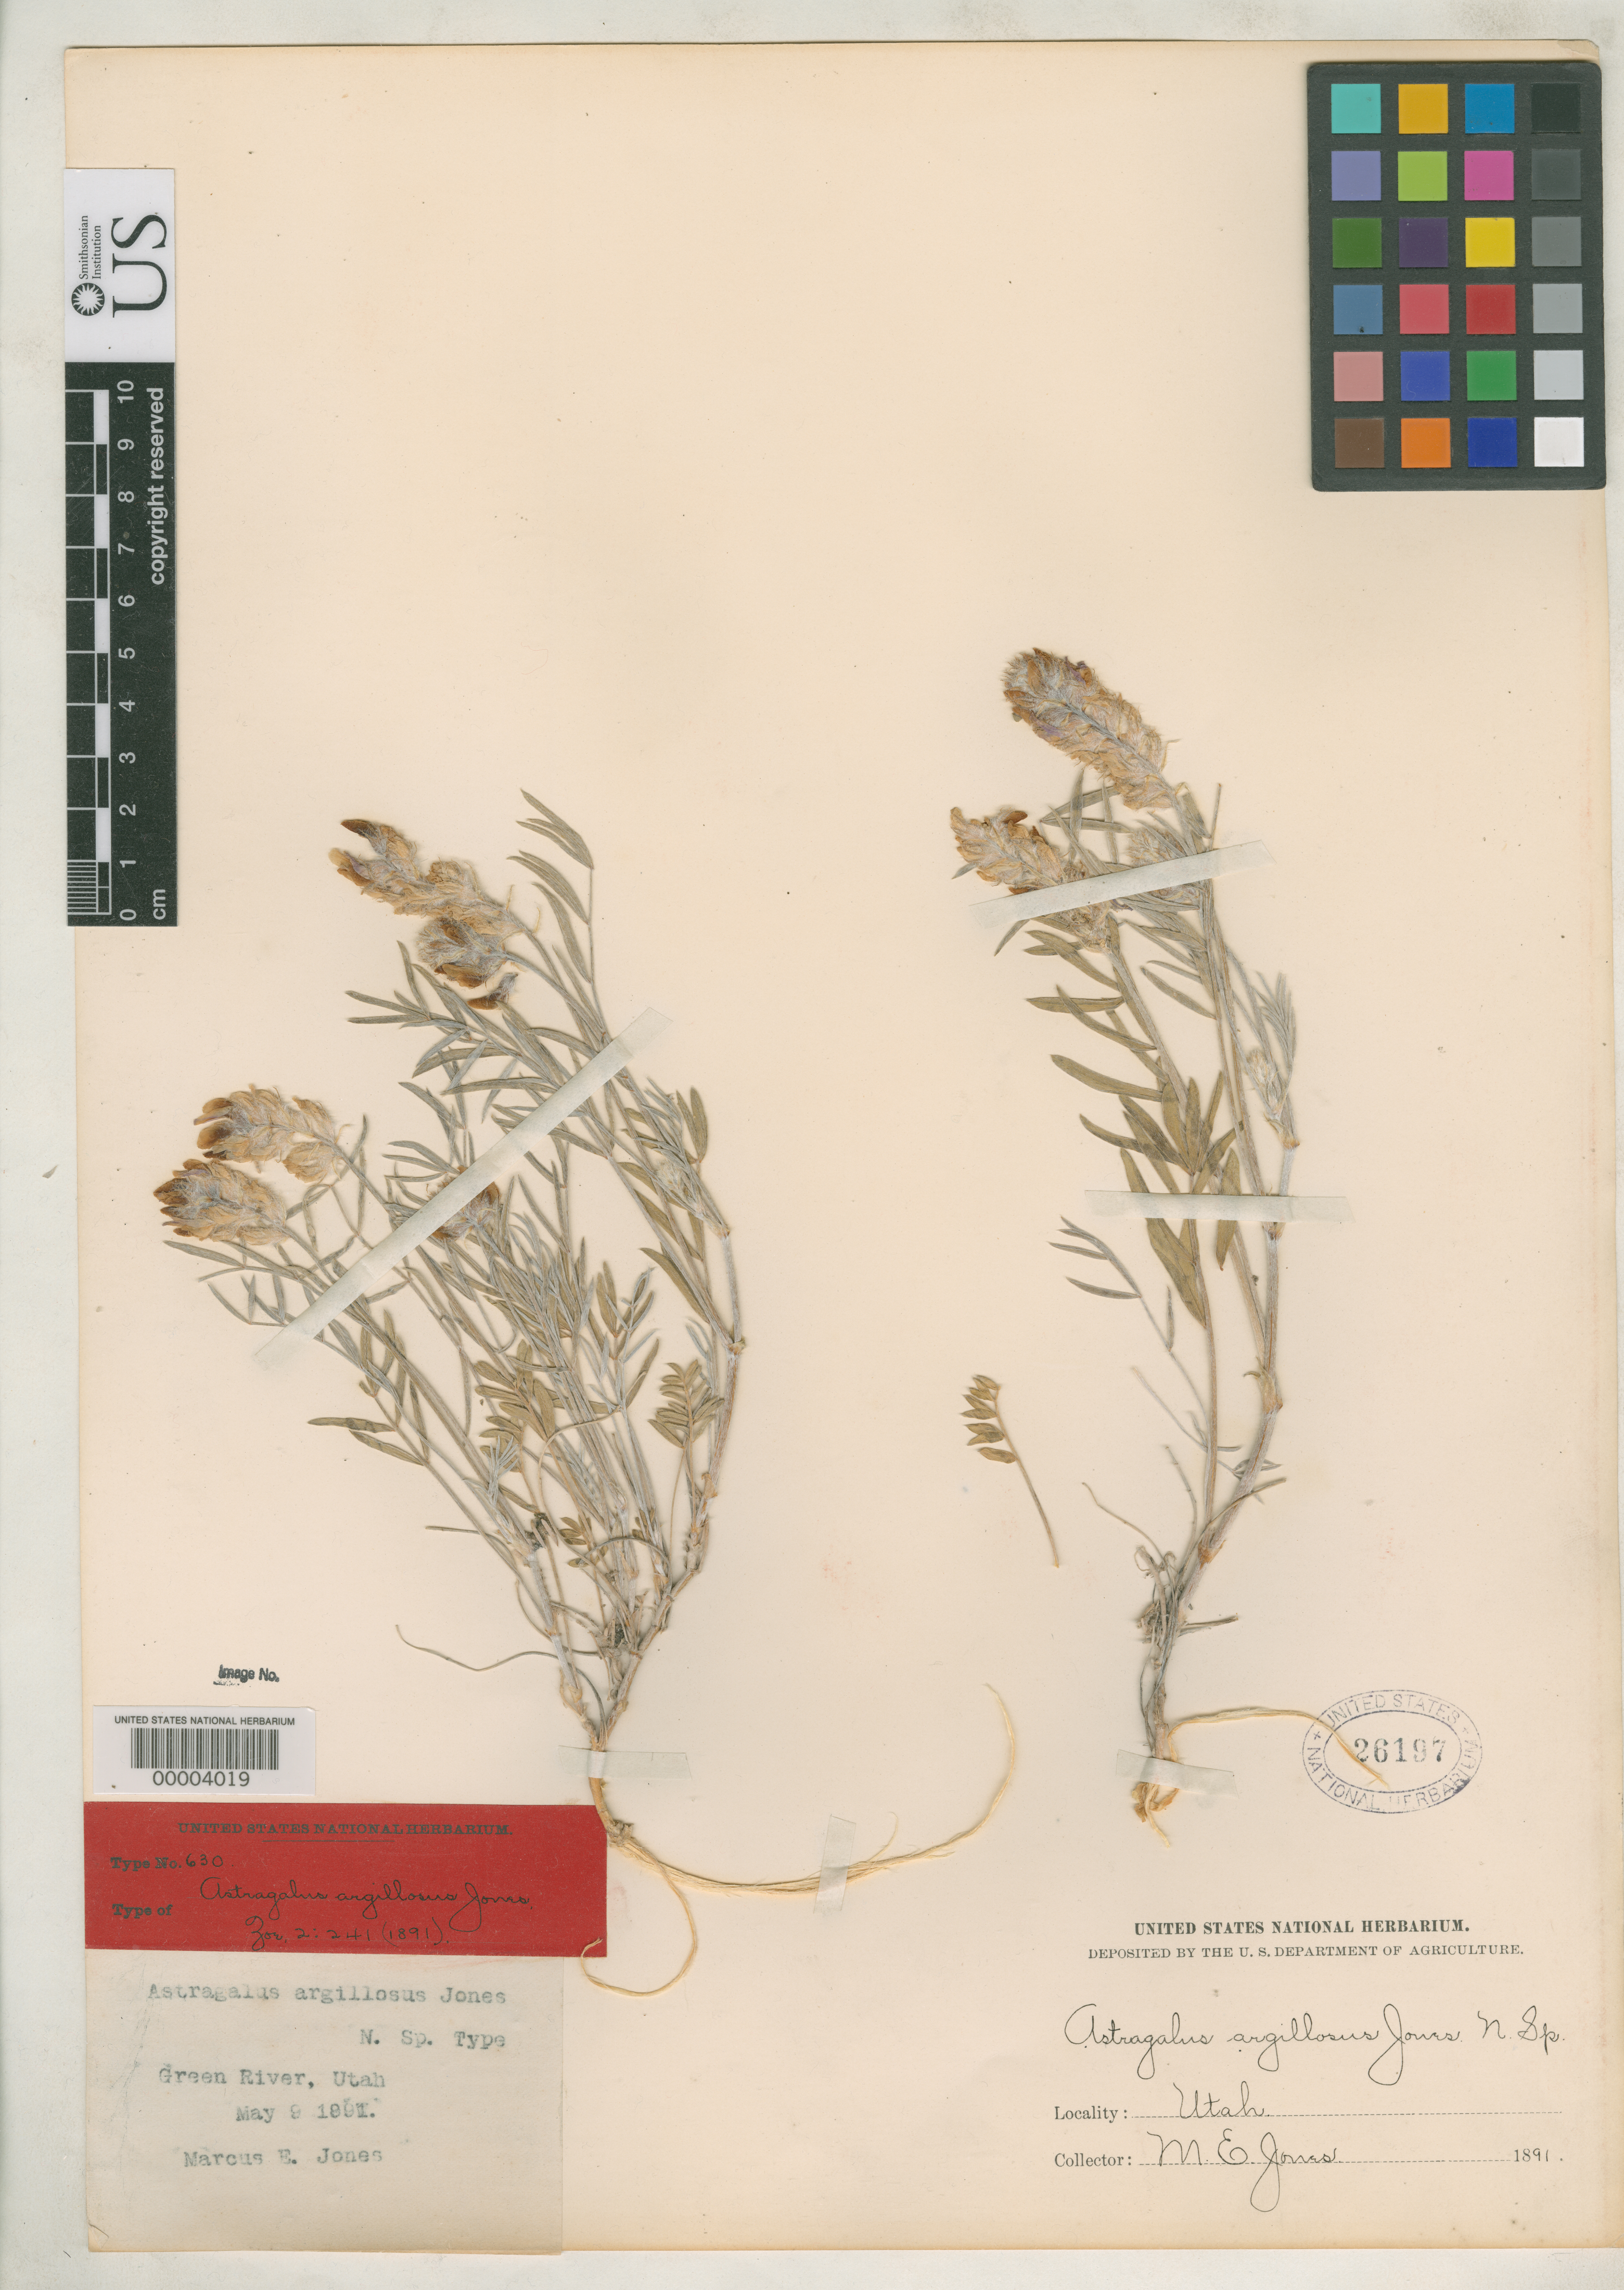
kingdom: Plantae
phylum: Tracheophyta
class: Magnoliopsida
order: Fabales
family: Fabaceae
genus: Astragalus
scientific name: Astragalus argillosus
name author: M.E. Jones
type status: Isotype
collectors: M. E. Jones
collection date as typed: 09 May 1890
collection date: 1890-05-09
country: United States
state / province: Utah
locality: Green River.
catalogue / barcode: US 26197